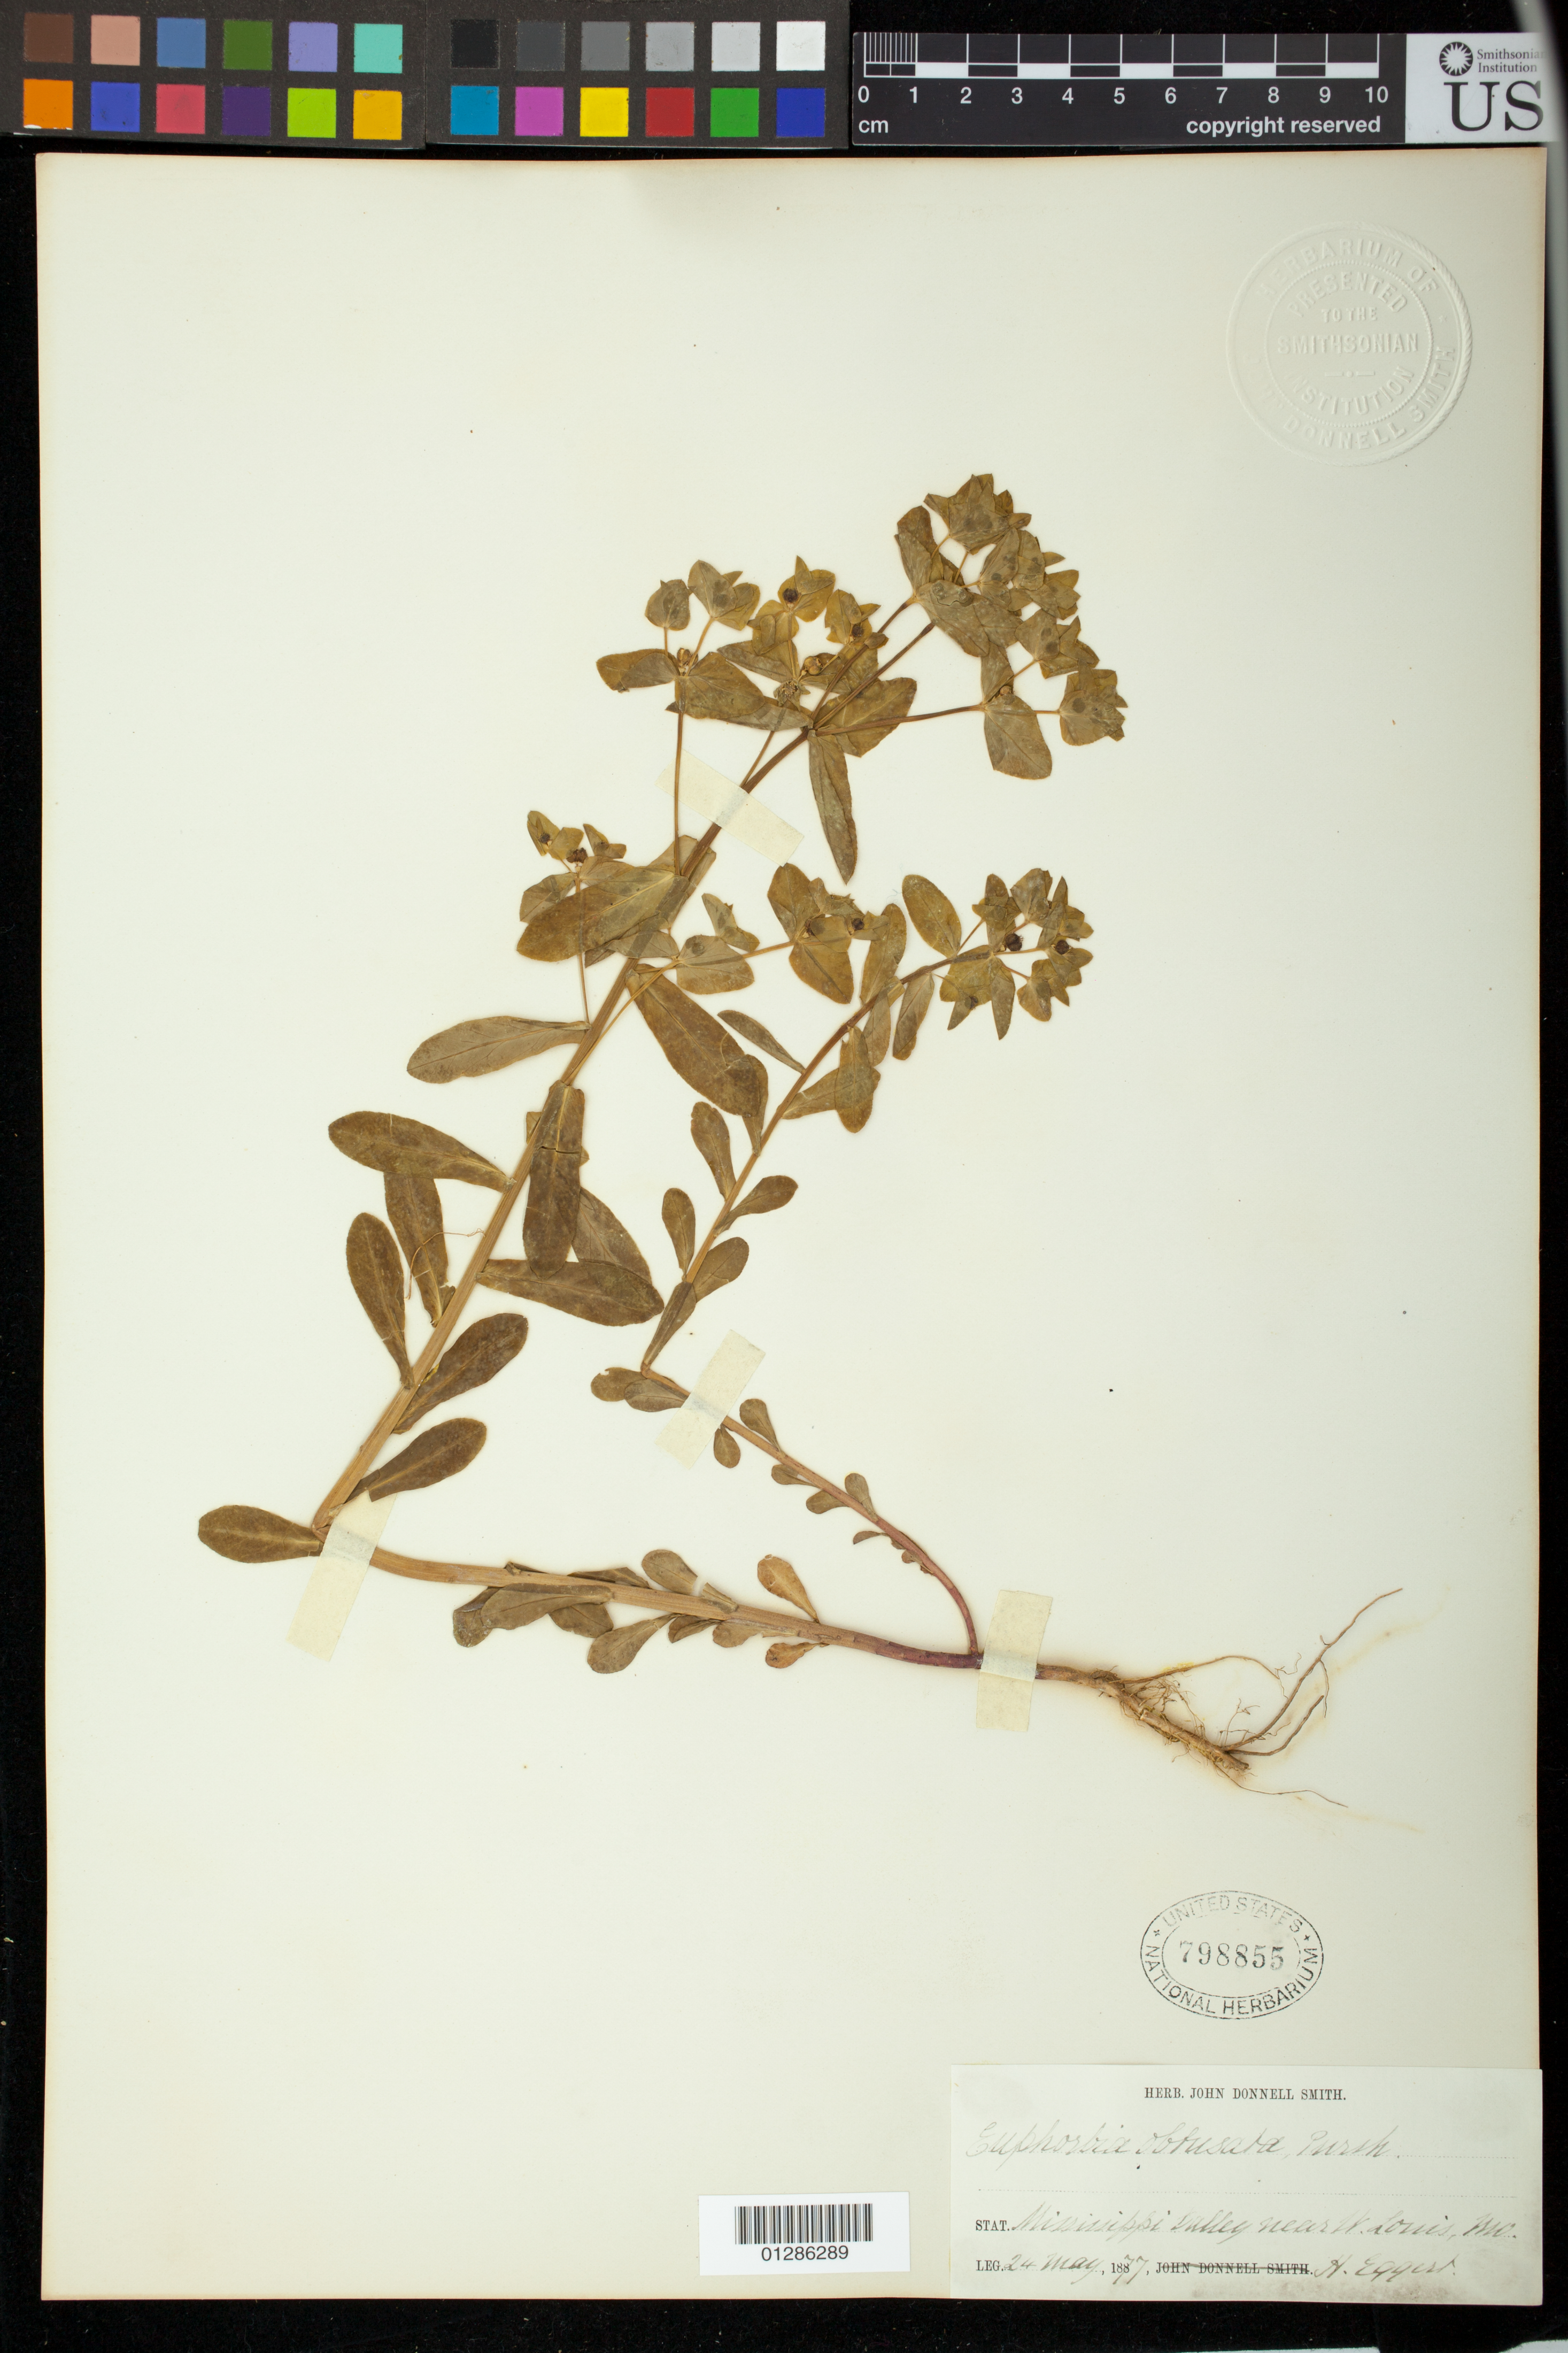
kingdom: Plantae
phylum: Tracheophyta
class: Magnoliopsida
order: Malpighiales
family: Euphorbiaceae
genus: Euphorbia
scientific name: Euphorbia spathulata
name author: Lam.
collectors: H. Eggert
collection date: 1877-05-24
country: United States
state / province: Missouri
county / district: St. Louis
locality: Mississippi Valley near St. Louis.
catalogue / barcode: US 798855